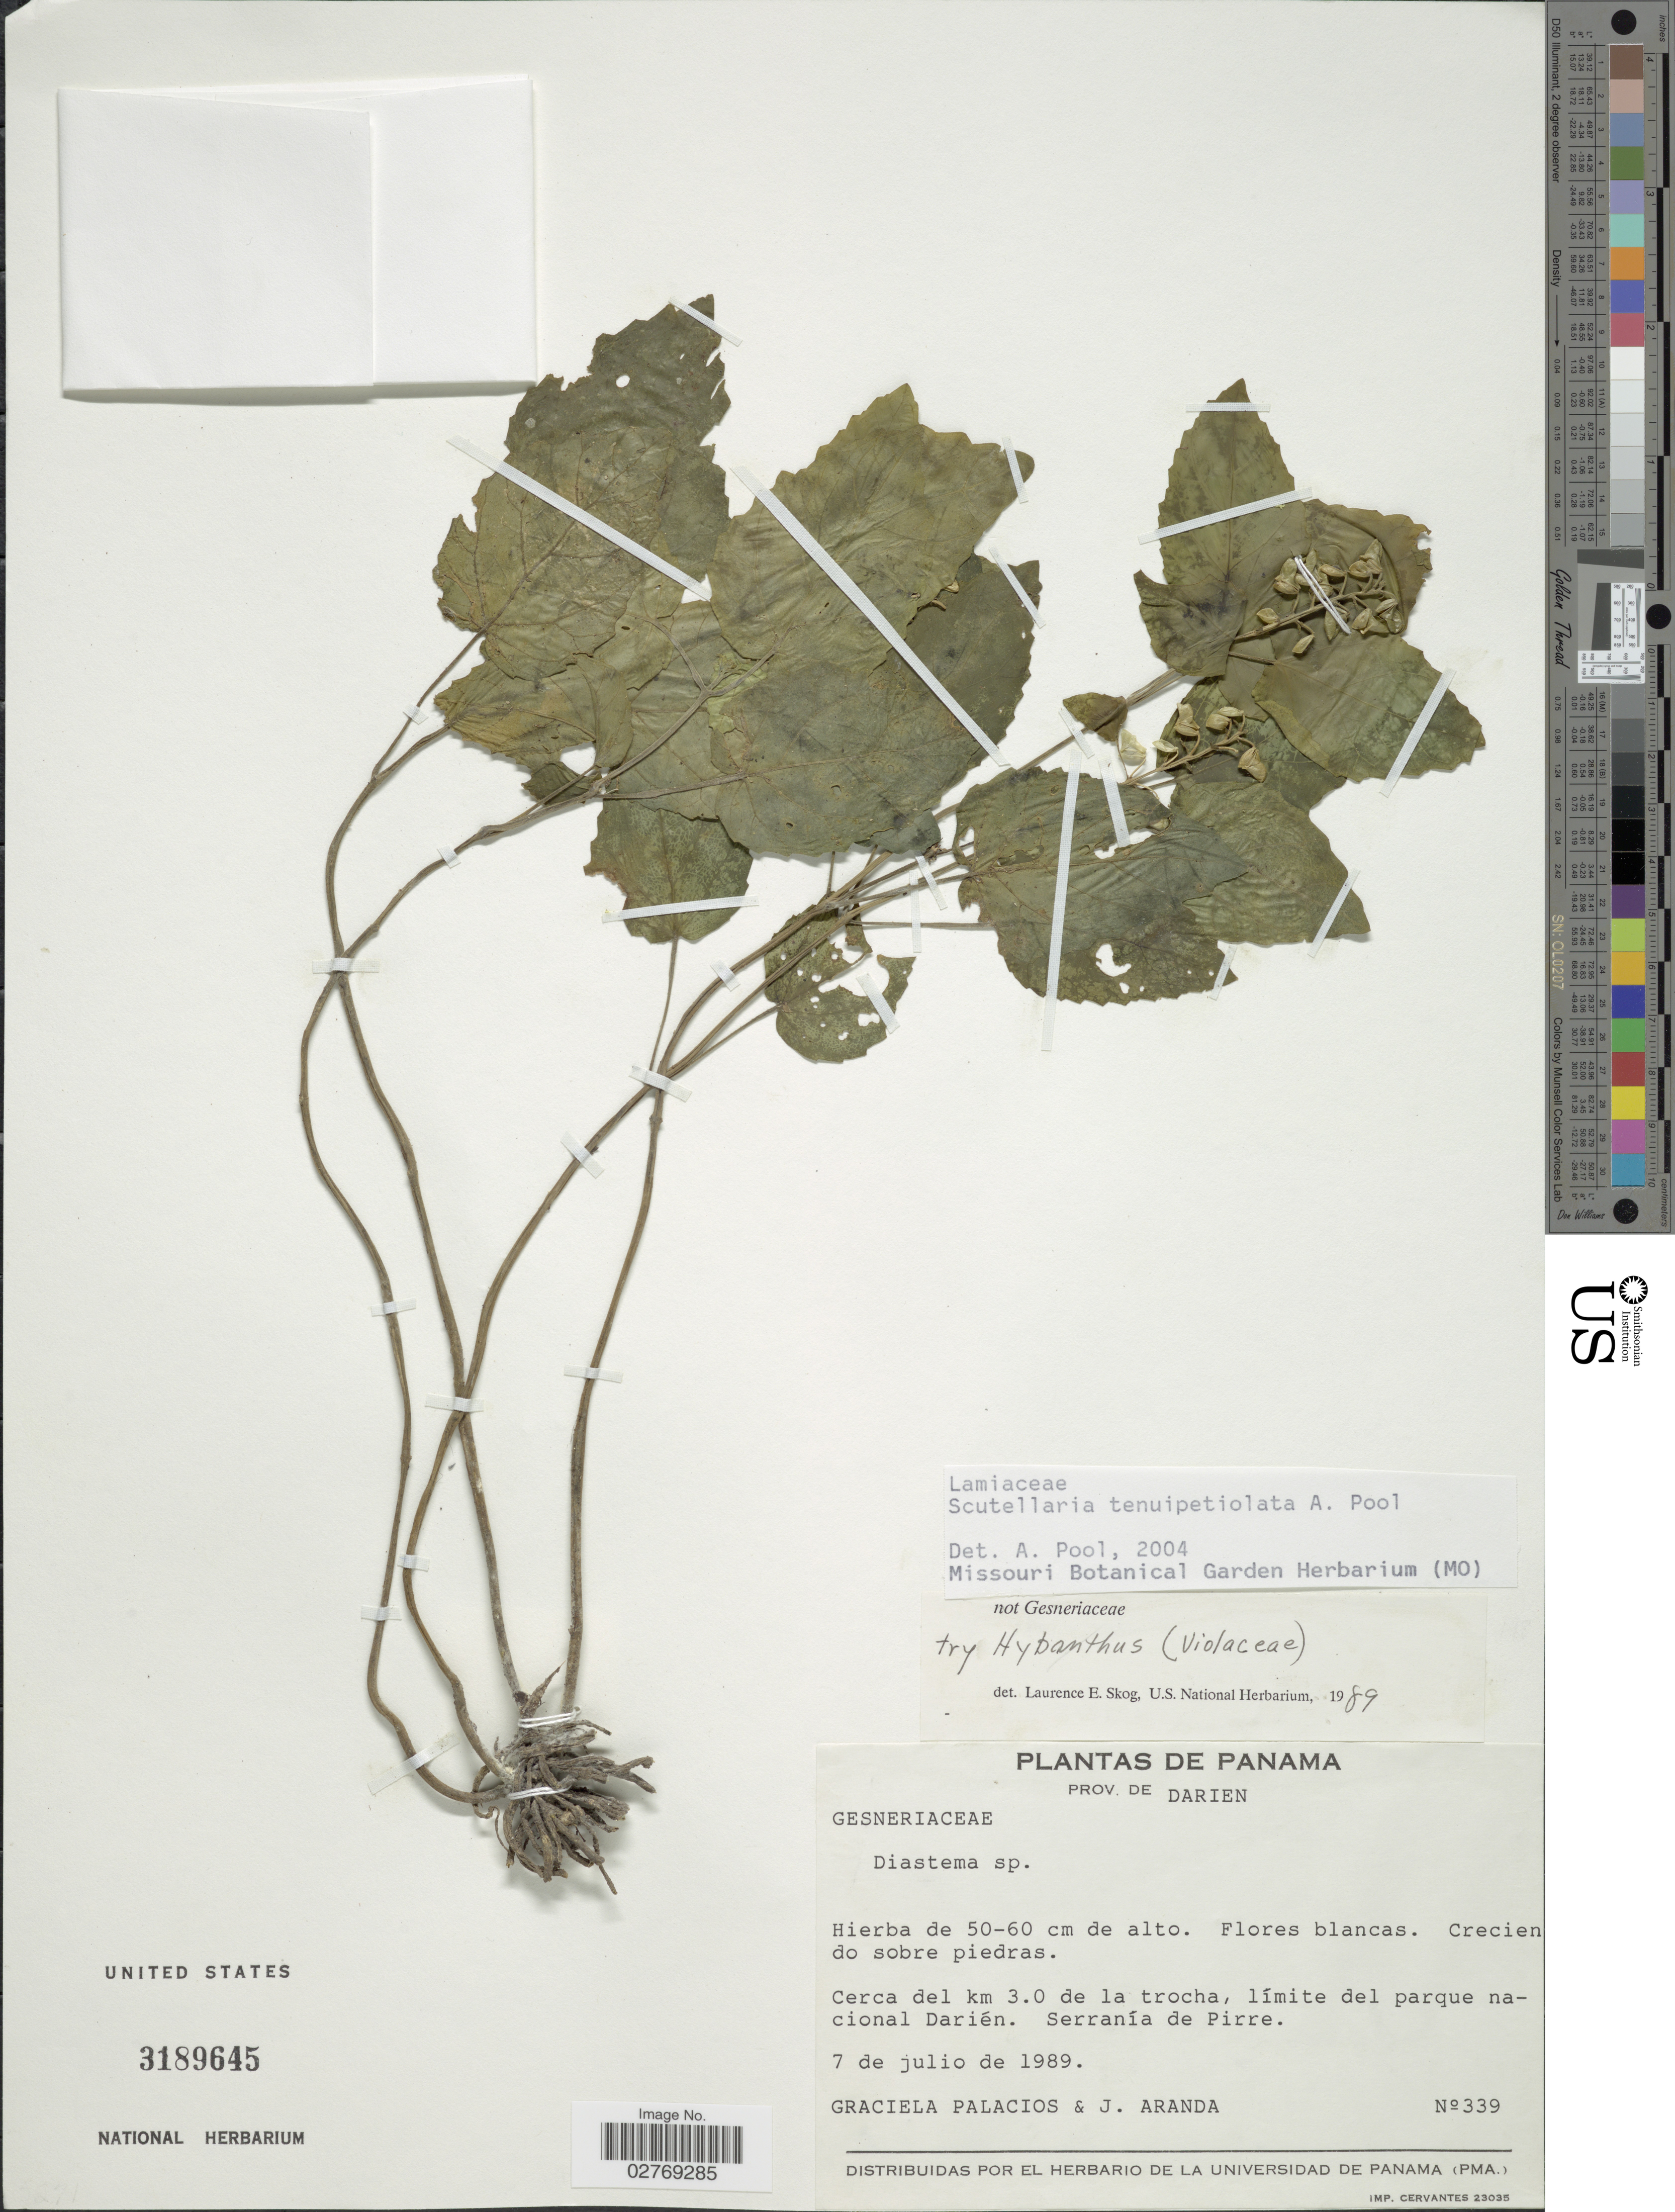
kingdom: Plantae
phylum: Tracheophyta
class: Magnoliopsida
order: Lamiales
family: Lamiaceae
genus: Scutellaria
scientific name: Scutellaria tenuipetiolata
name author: A. Pool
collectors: G. Palacios & J. Aranda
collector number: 339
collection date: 1989-07-07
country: Panama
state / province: Darién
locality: Cerca del km. 3.0 de la trocha, límite del parque nacional Darién. Serranía de Pirre.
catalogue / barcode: US 3189645